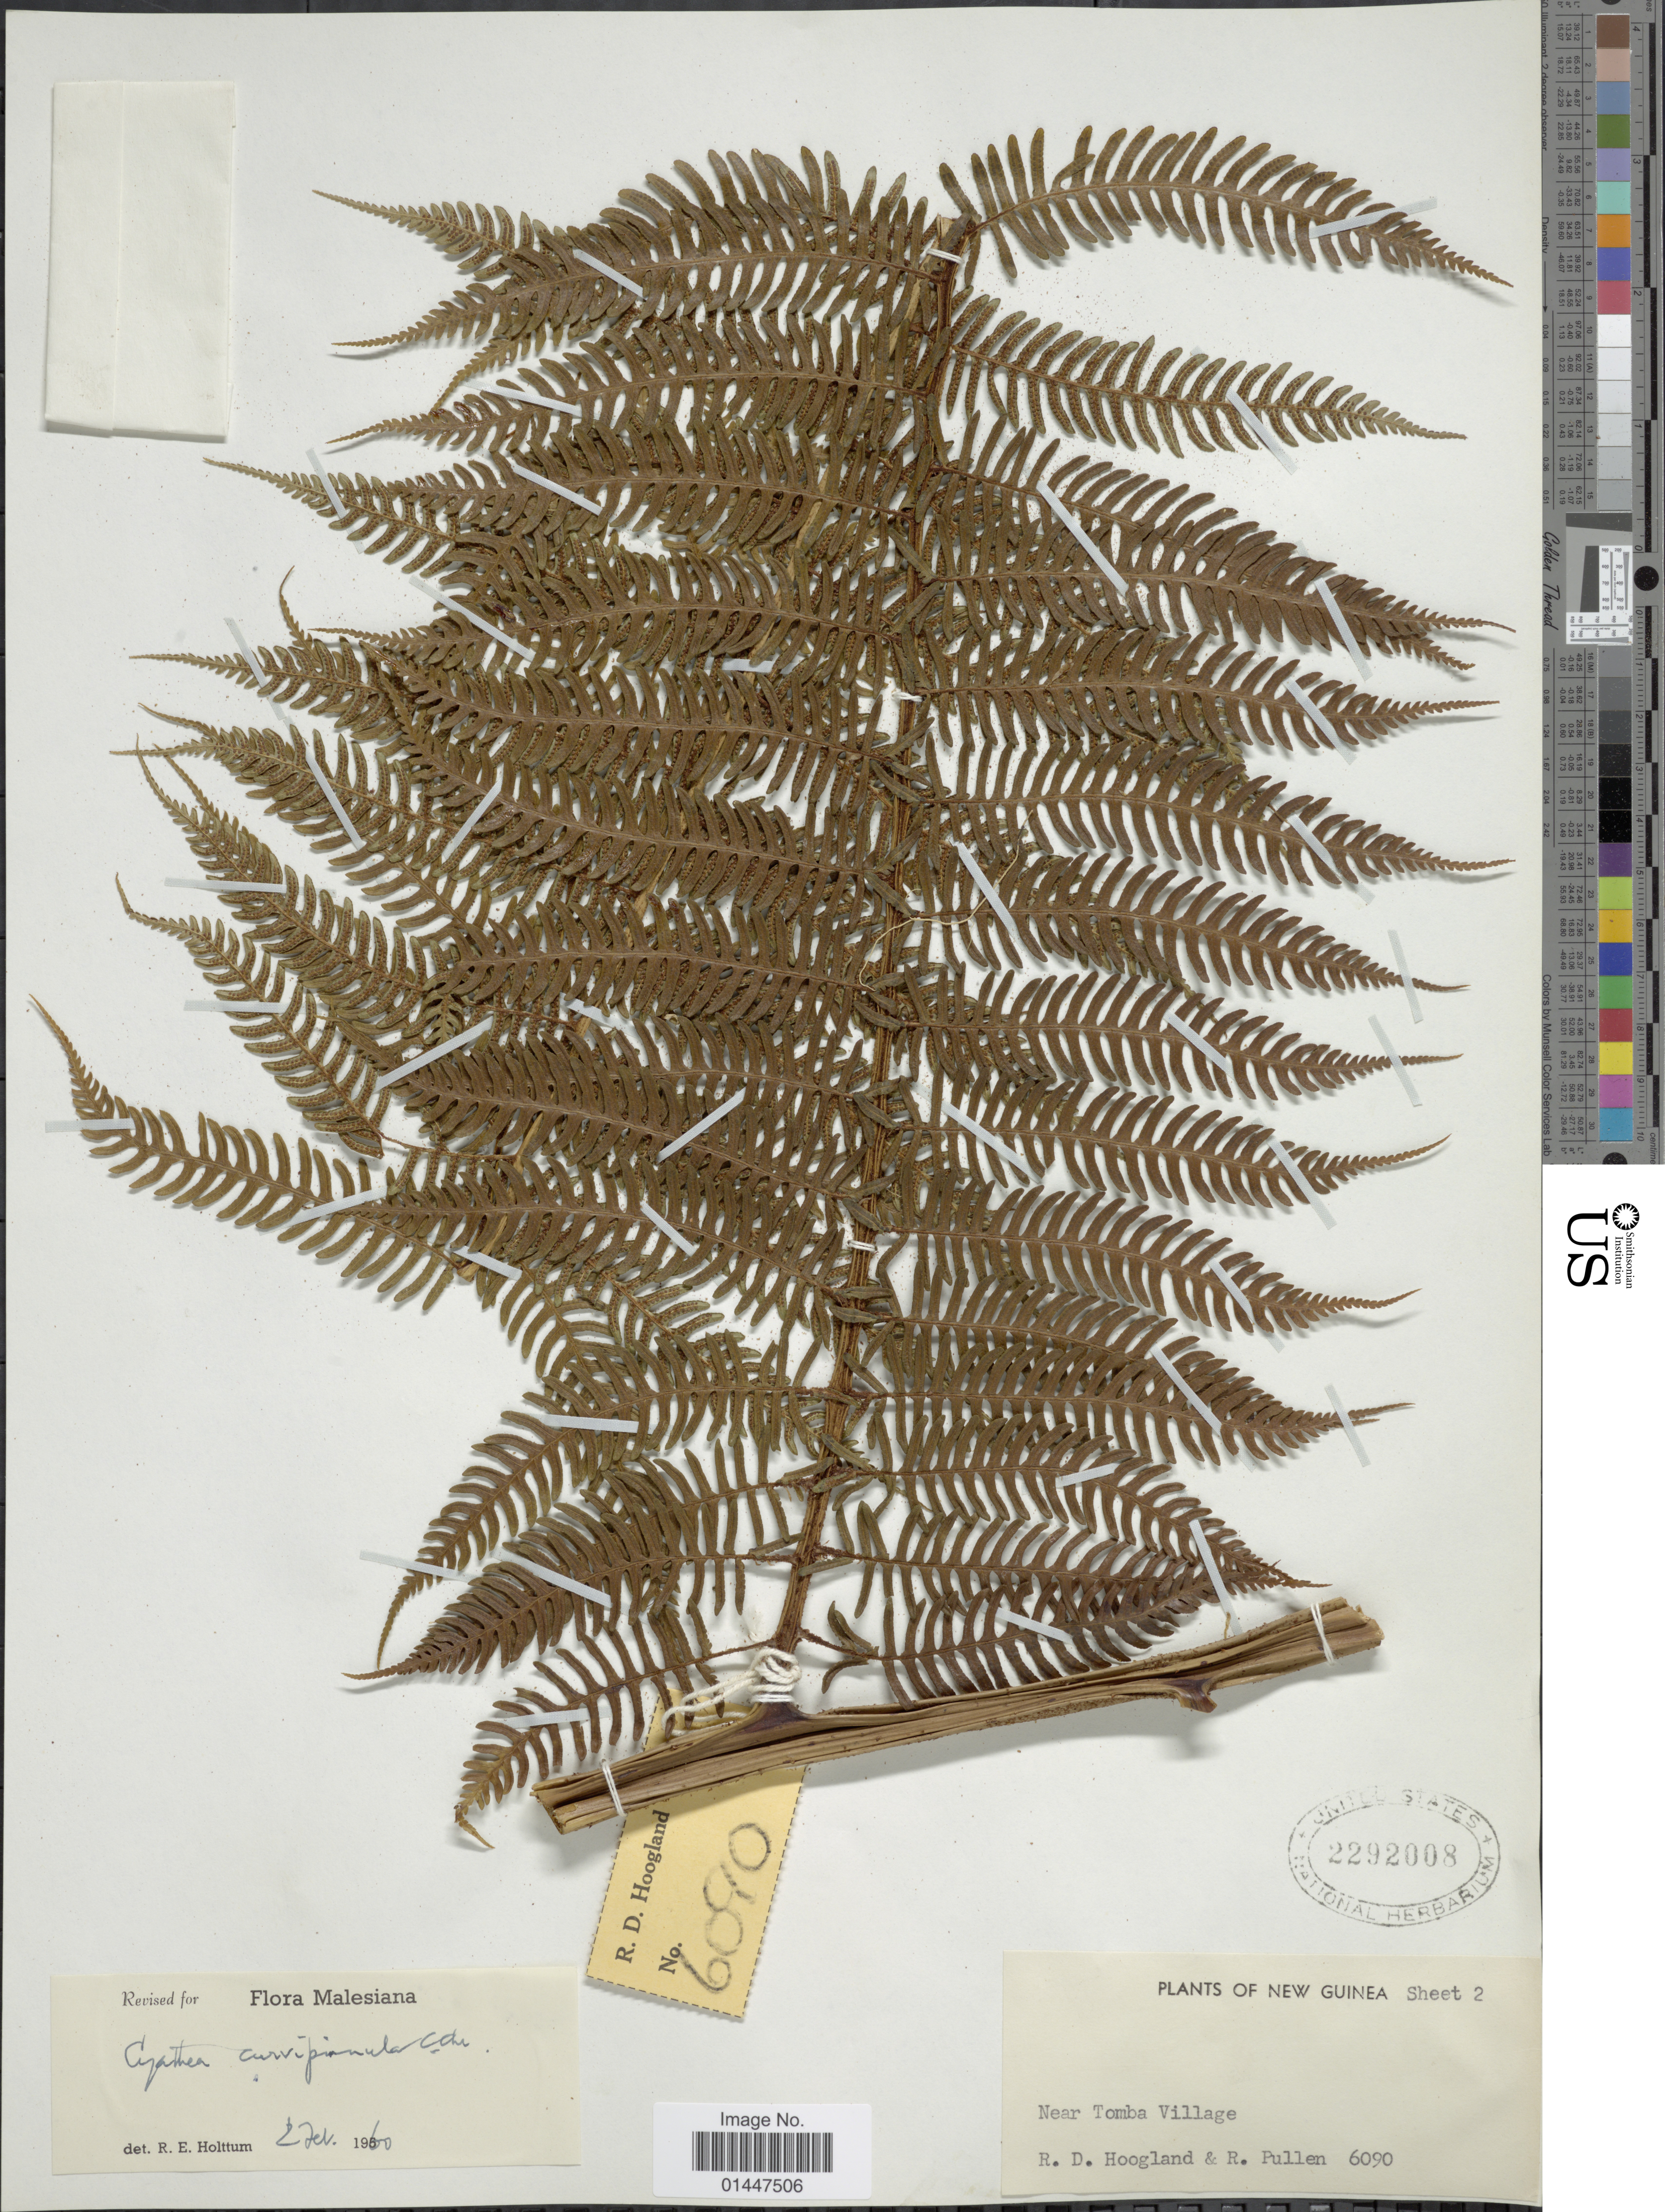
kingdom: Plantae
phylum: Tracheophyta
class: Polypodiopsida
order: Cyatheales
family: Cyatheaceae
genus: Sphaeropteris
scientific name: Sphaeropteris aeneifolia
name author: (Alderw.) R.M. Tryon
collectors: R. D. Hoogland & R. Pullen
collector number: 6090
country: Papua New Guinea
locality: New Guinea. Near Tomba Village.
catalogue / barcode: US 2292008